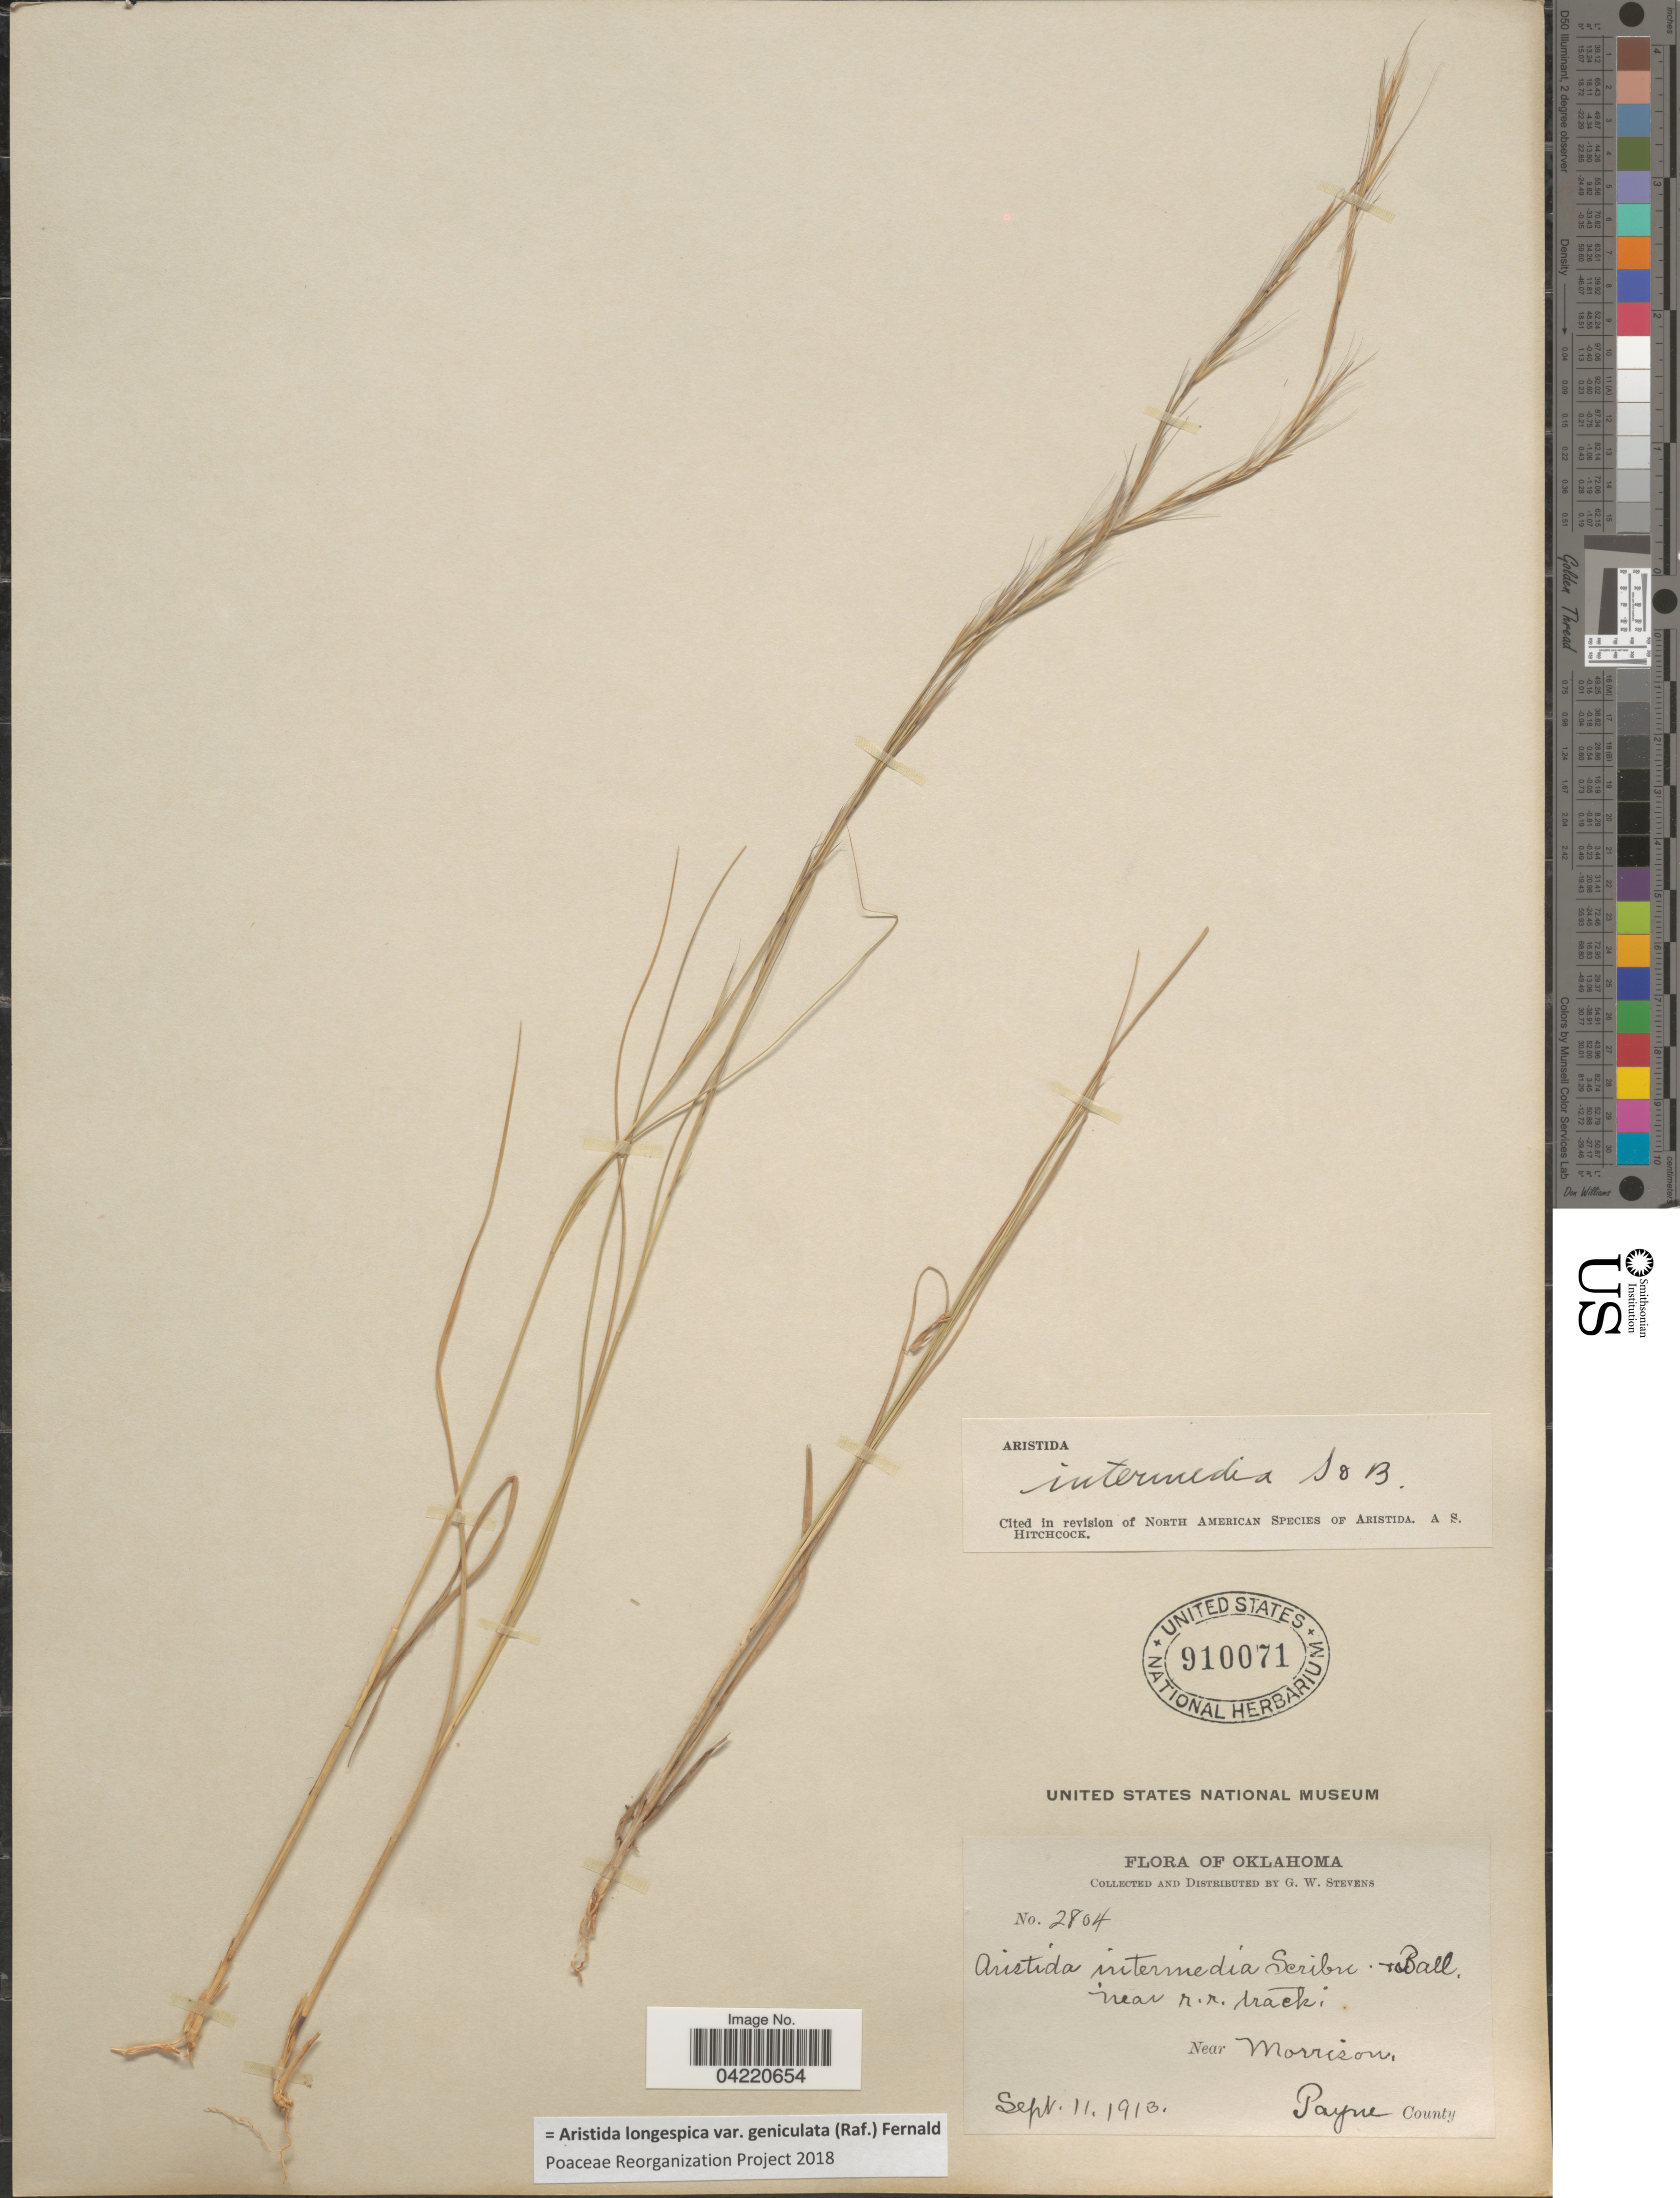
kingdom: Plantae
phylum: Tracheophyta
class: Liliopsida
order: Poales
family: Poaceae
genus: Aristida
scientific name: Aristida longespica var. geniculata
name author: (Raf.) Fernald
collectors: G. W. Stevens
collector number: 2804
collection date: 1913-09-11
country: United States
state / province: Oklahoma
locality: Near r.r. track, Near Morrison, Payne County.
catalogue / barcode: US 910071